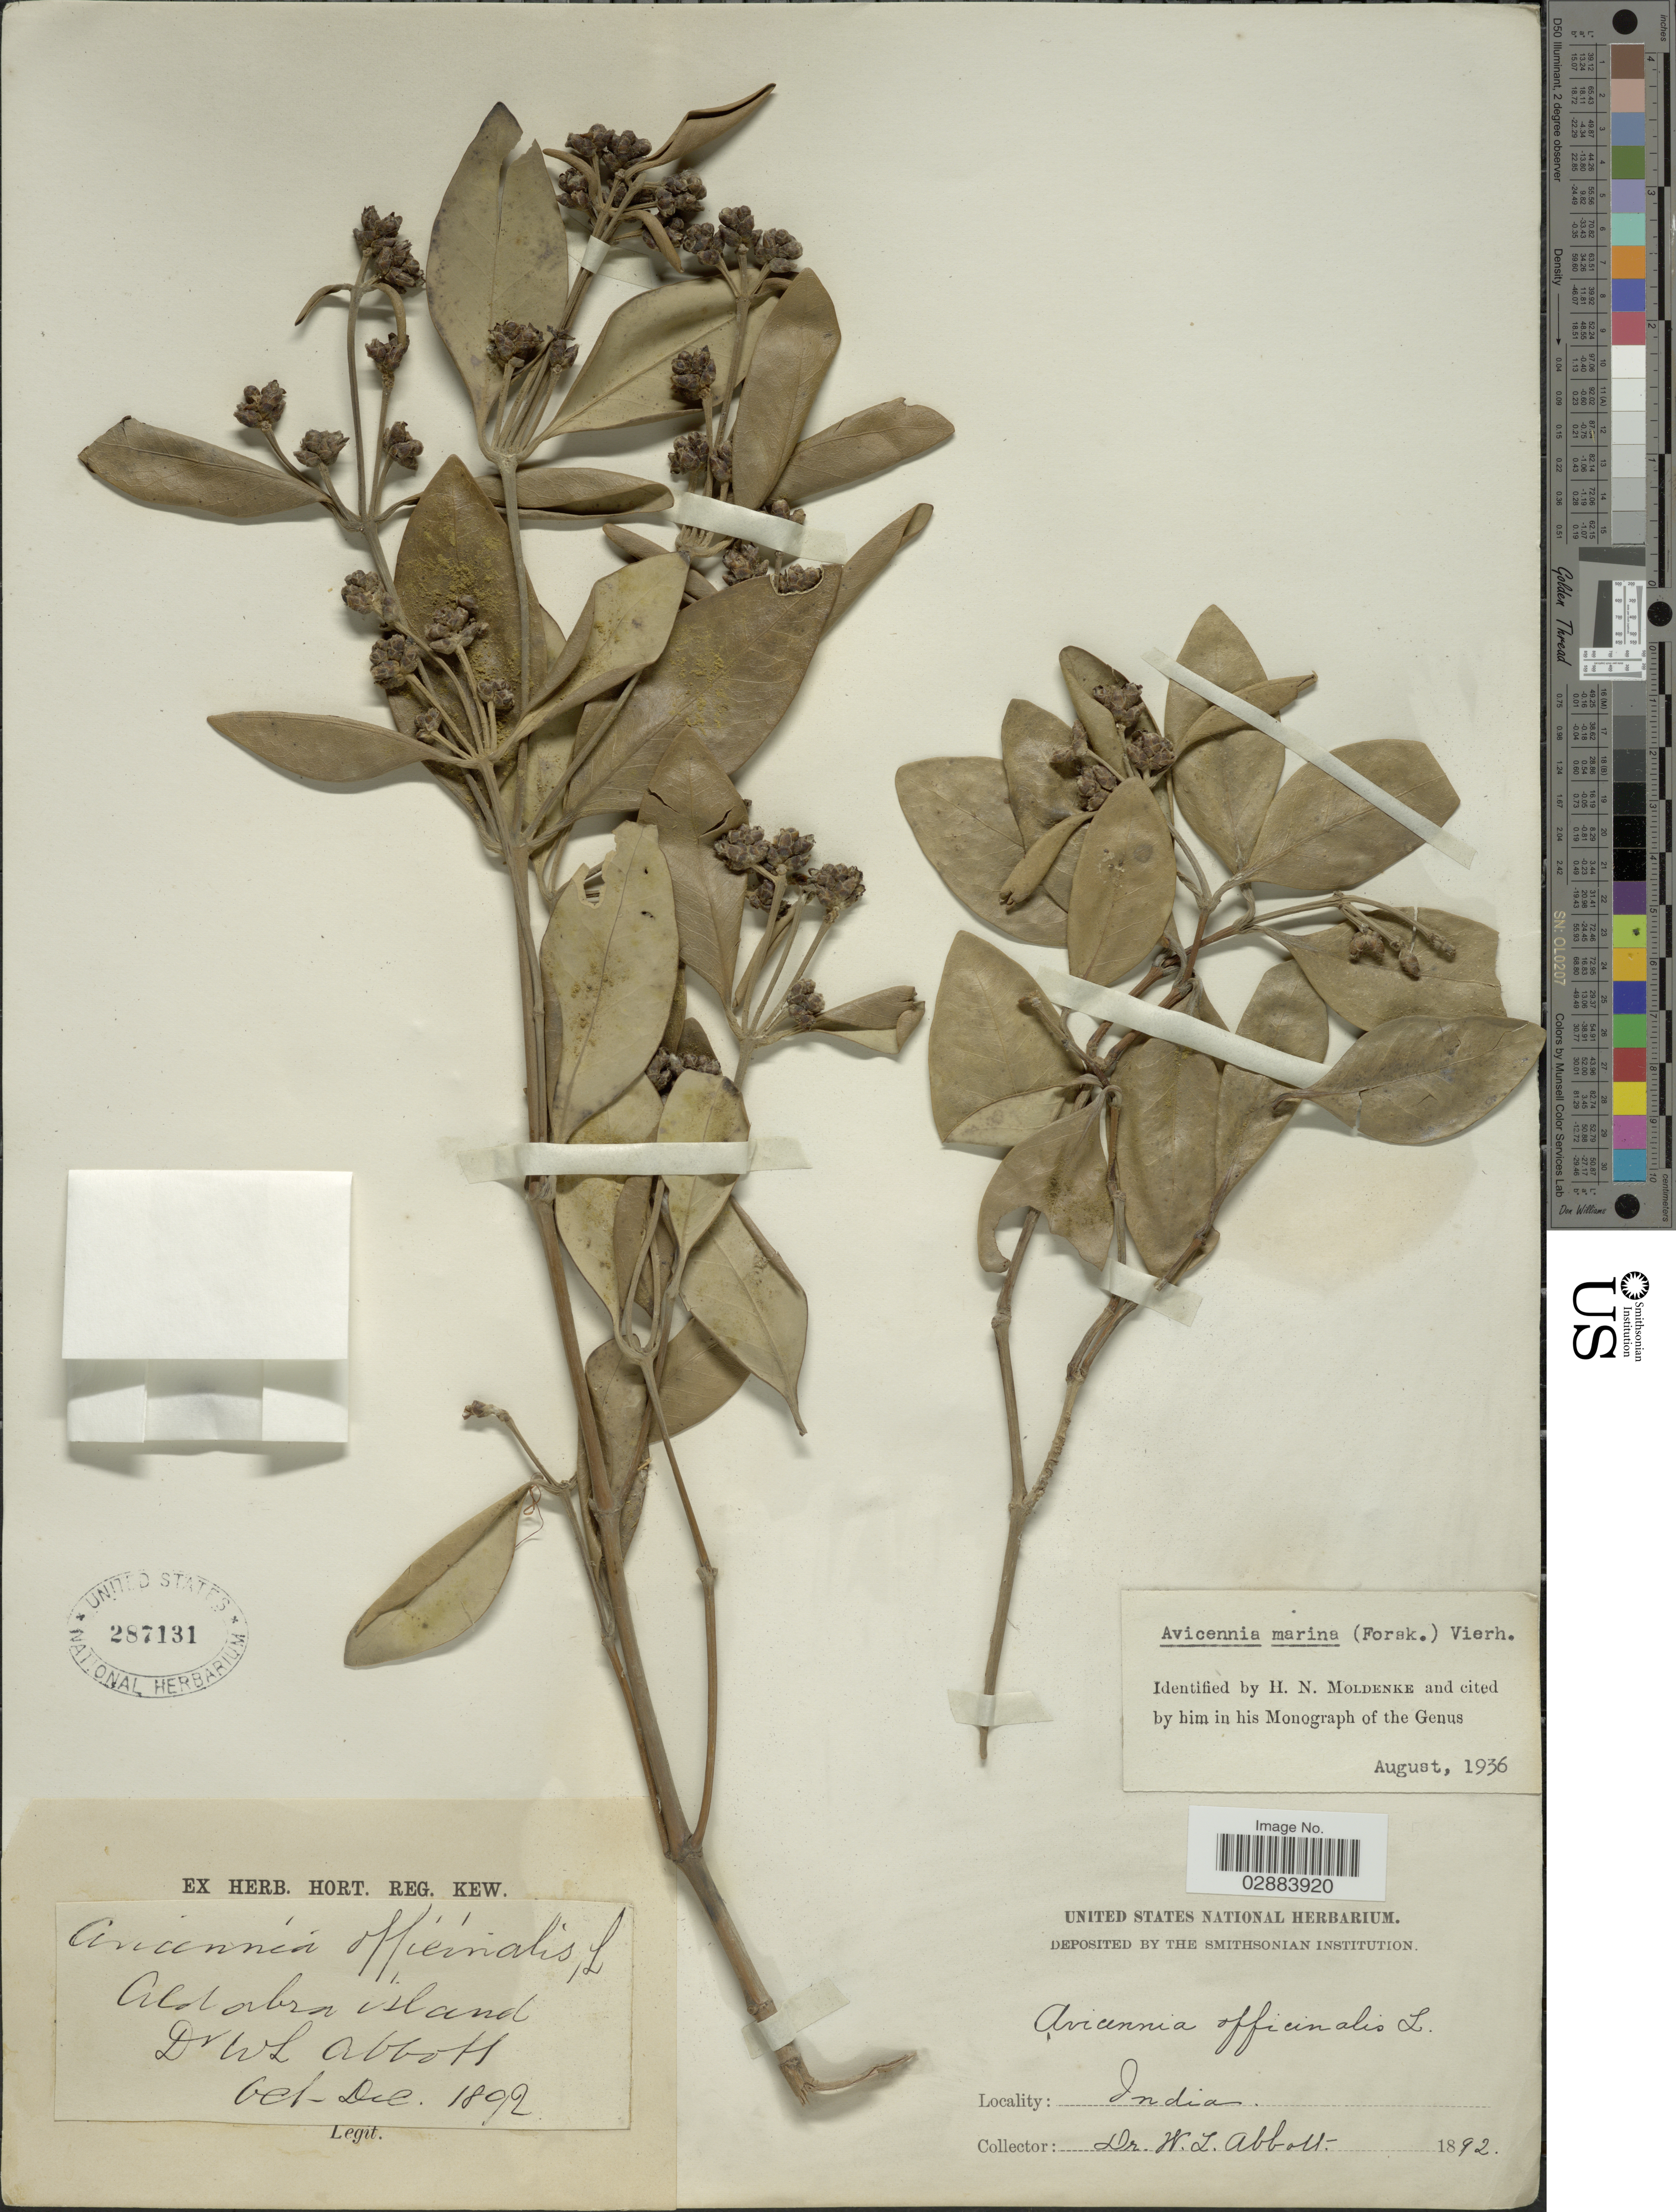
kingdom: Plantae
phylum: Tracheophyta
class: Magnoliopsida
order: Lamiales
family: Acanthaceae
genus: Avicennia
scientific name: Avicennia marina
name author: (Forssk.) Vierh.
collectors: W. L. Abbott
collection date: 1892-10/1892-12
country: Seychelles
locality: Aldabra Island. India.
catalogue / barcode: US 287131